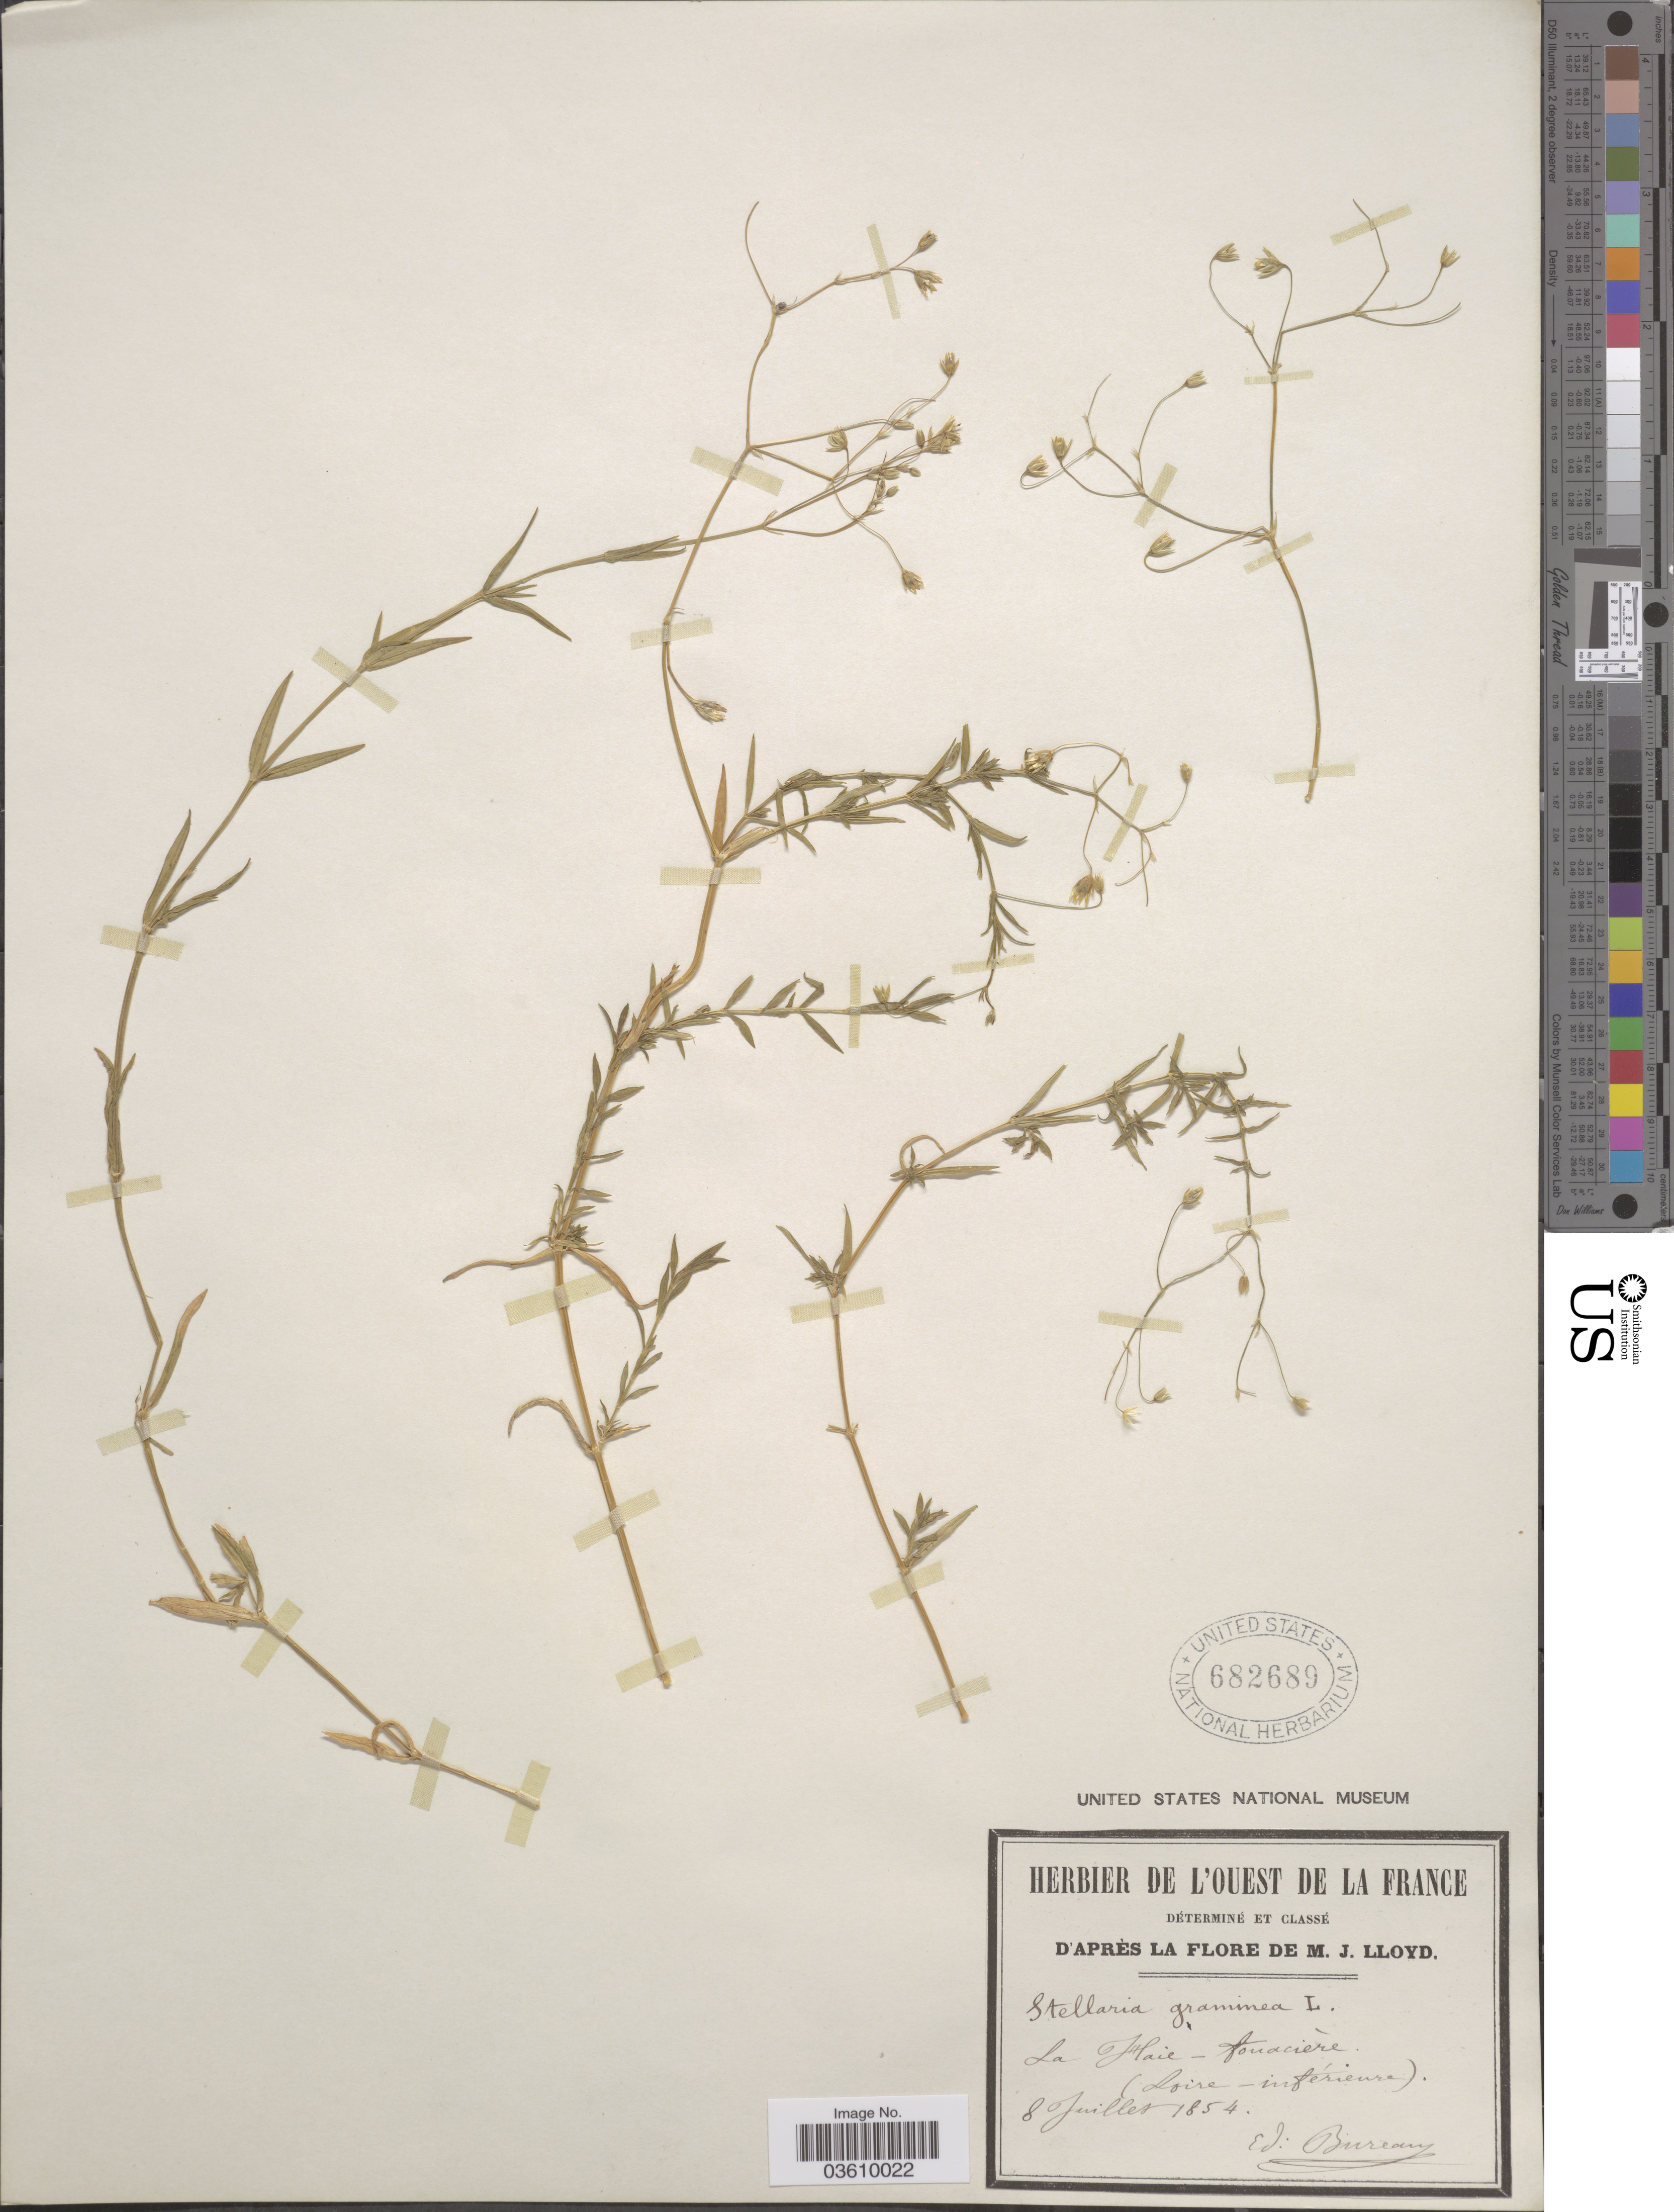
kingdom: Plantae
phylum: Tracheophyta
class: Magnoliopsida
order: Caryophyllales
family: Caryophyllaceae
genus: Stellaria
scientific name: Stellaria graminea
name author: L.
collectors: É. Bureau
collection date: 1854-07-08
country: France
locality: La Flaie - fouacière [interpreted]. (Loire-inférieure).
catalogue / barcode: US 682689